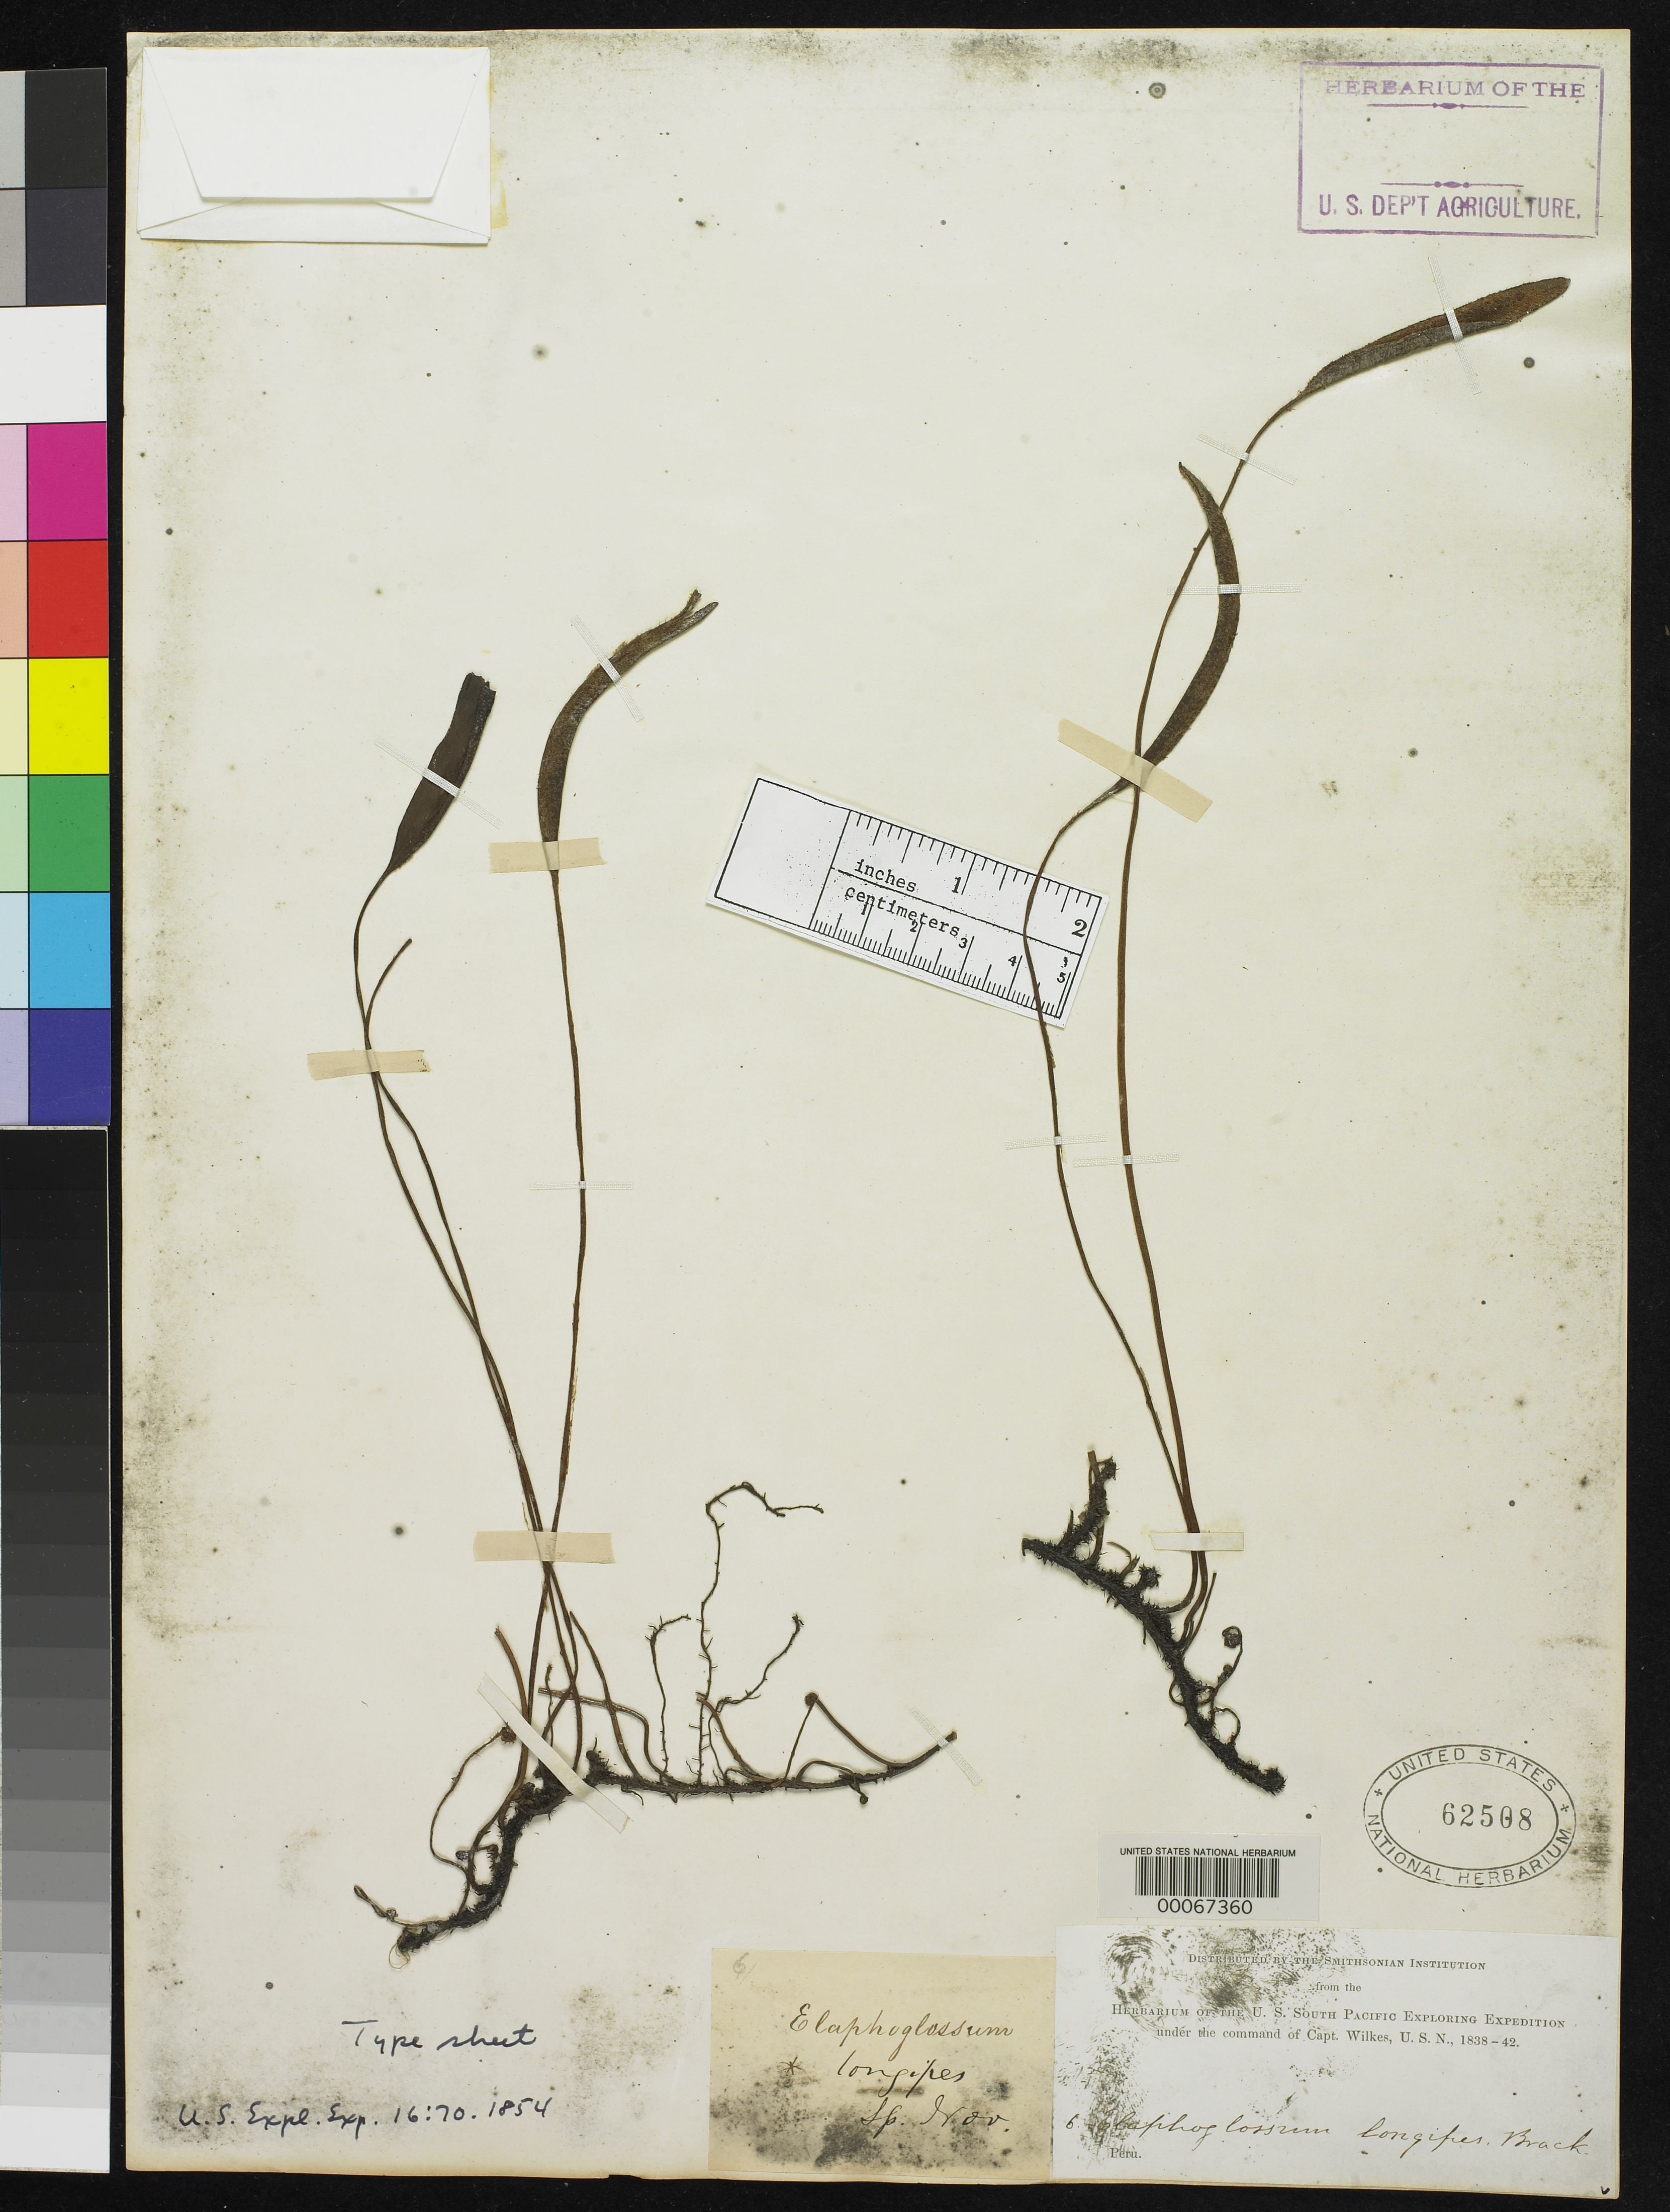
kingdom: Plantae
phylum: Tracheophyta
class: Polypodiopsida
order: Polypodiales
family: Dryopteridaceae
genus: Elaphoglossum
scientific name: Elaphoglossum longipes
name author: Brack. in Wilkes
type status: Holotype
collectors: Wilkes Explor. Exped.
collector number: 6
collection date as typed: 1838 to -- --- 1842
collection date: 1838/1842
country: Peru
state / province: San Martín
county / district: Mariscal Cáceres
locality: Rio Huallaga, margen Derecha del; Balsa Probana; dtto. Tocache Nuevo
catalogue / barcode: US 62508